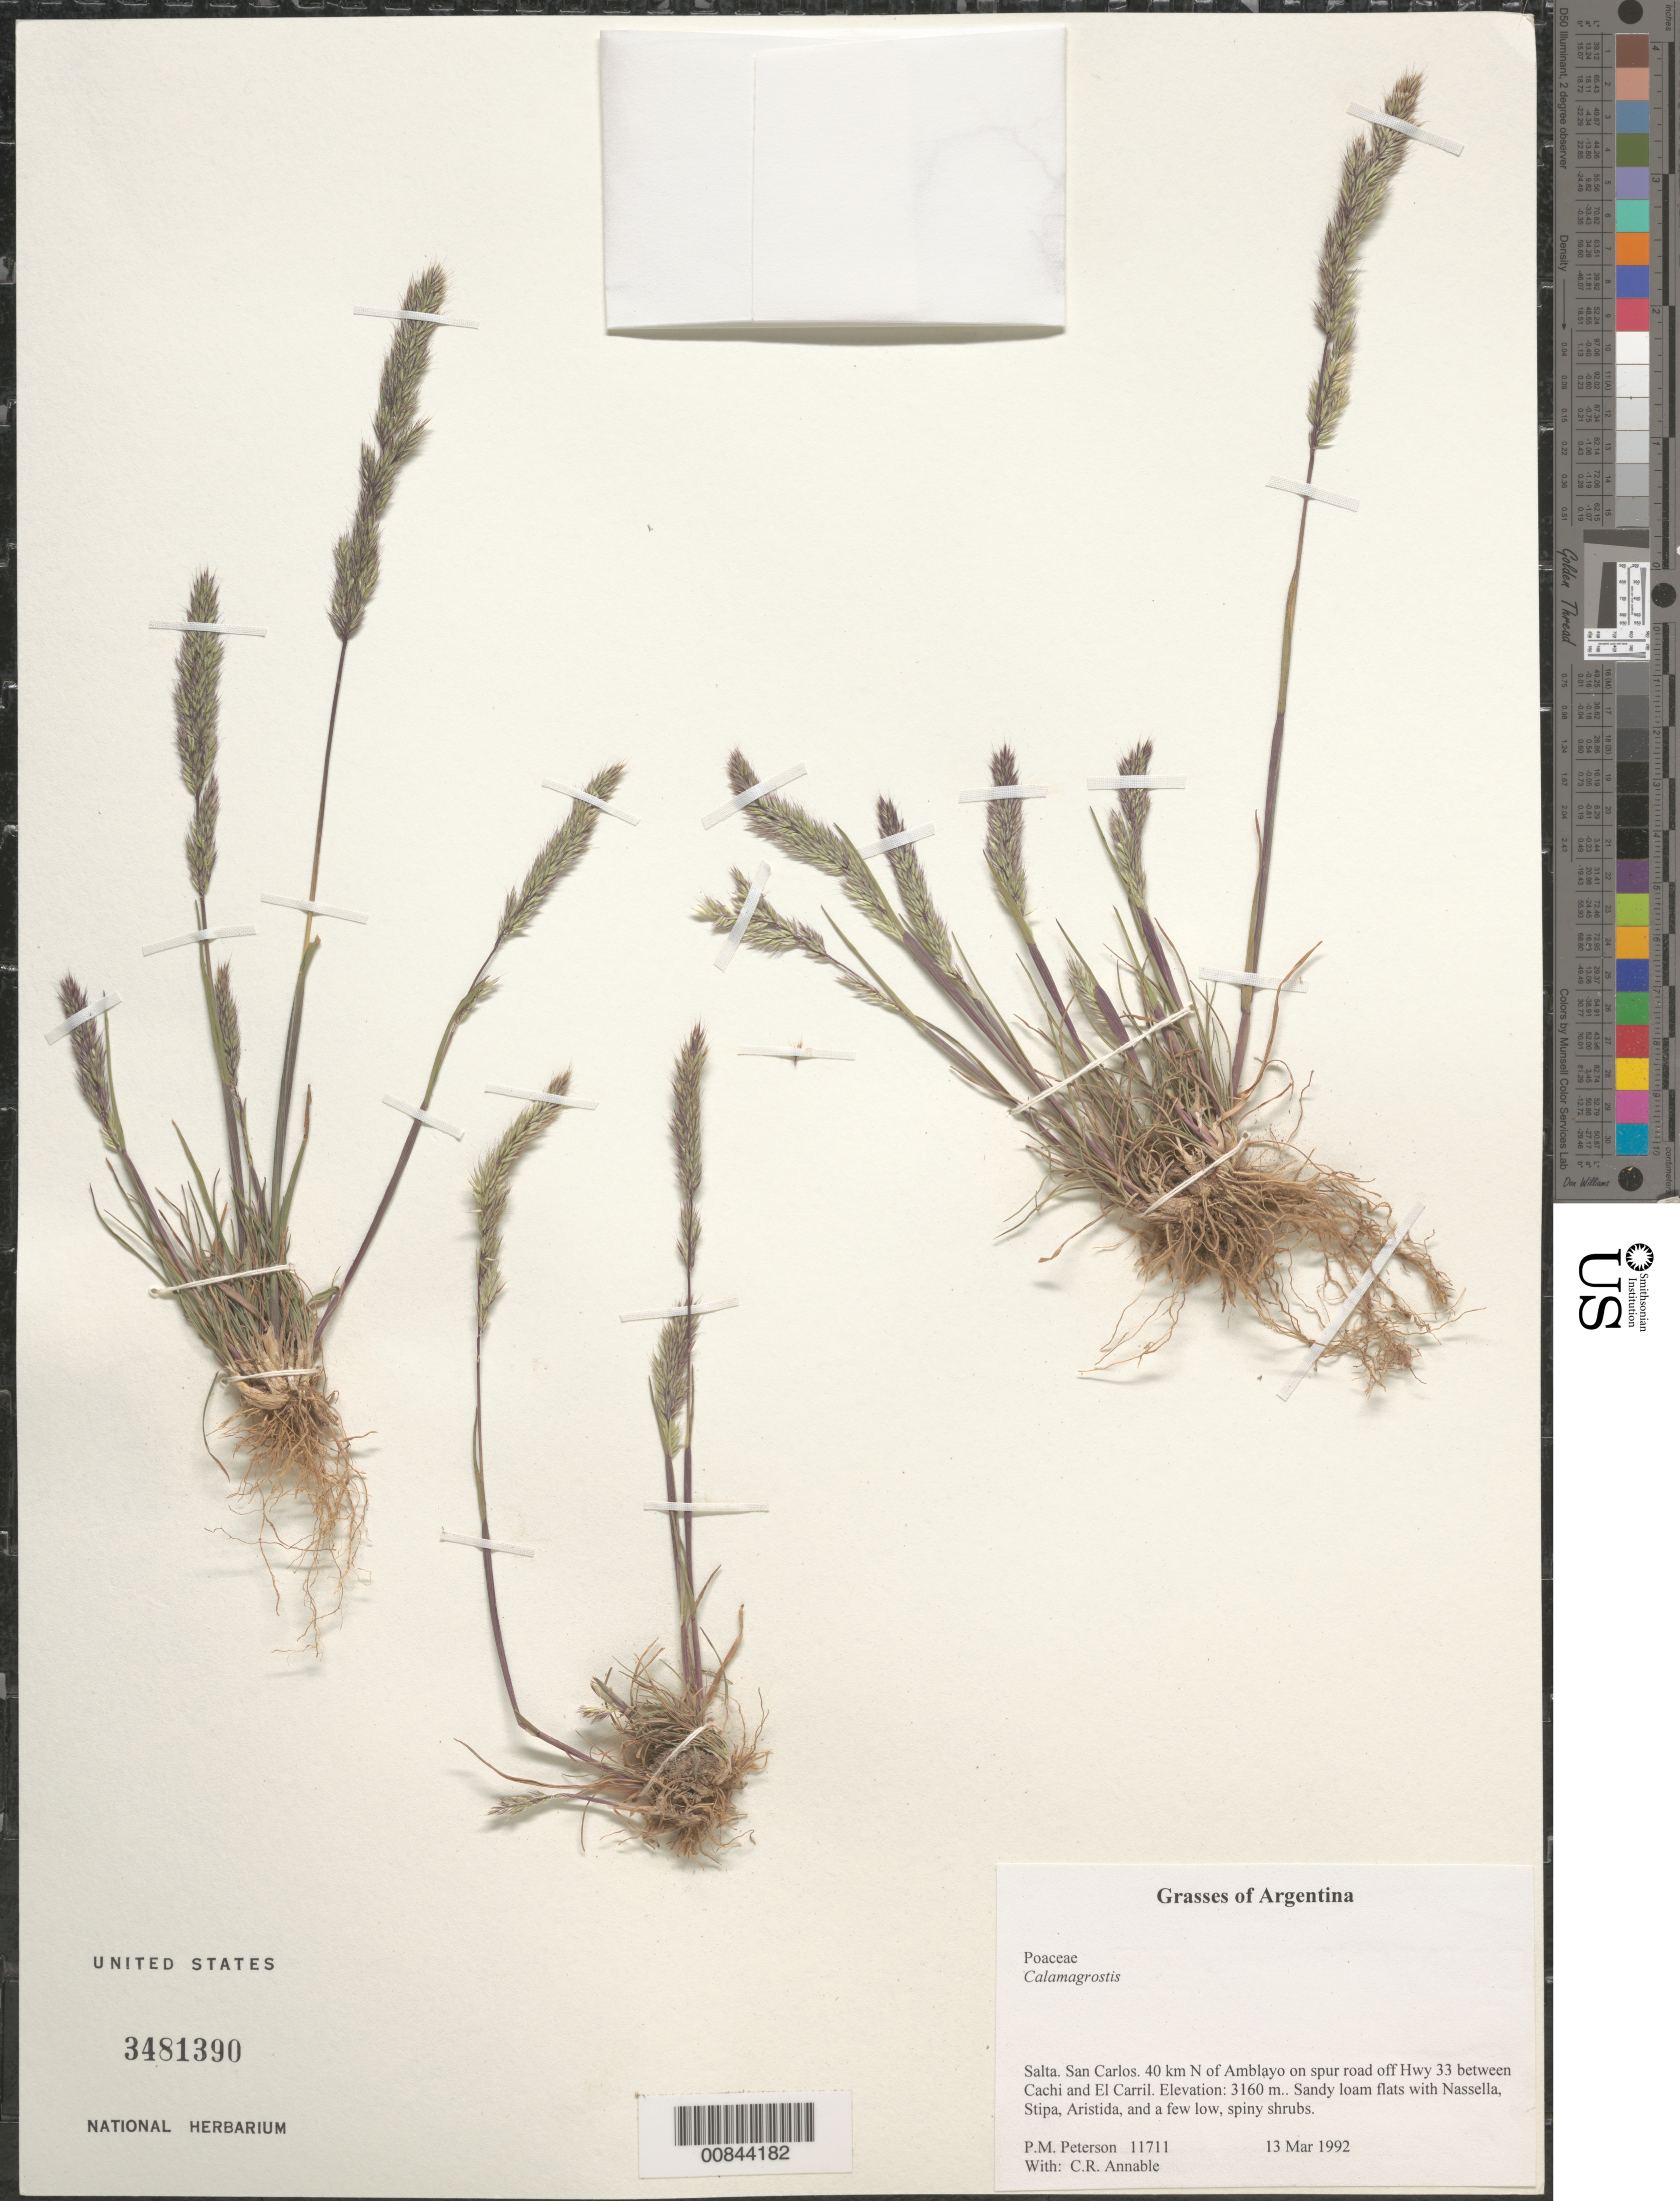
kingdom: Plantae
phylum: Tracheophyta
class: Liliopsida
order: Poales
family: Poaceae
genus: Calamagrostis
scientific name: Calamagrostis sp.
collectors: P. M. Peterson & C. R. Annable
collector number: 11711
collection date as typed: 13 Mar 1992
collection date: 1992-03-13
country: Argentina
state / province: Salta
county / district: San Carlos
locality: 40 km N of Amblayo on spur road off Hwy 33 between Cachi and El Carril.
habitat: Sandy loam flats with Nassella, Stipa, Aristida, and a few low, spiny shrubs.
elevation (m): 3160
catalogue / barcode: US 3481390